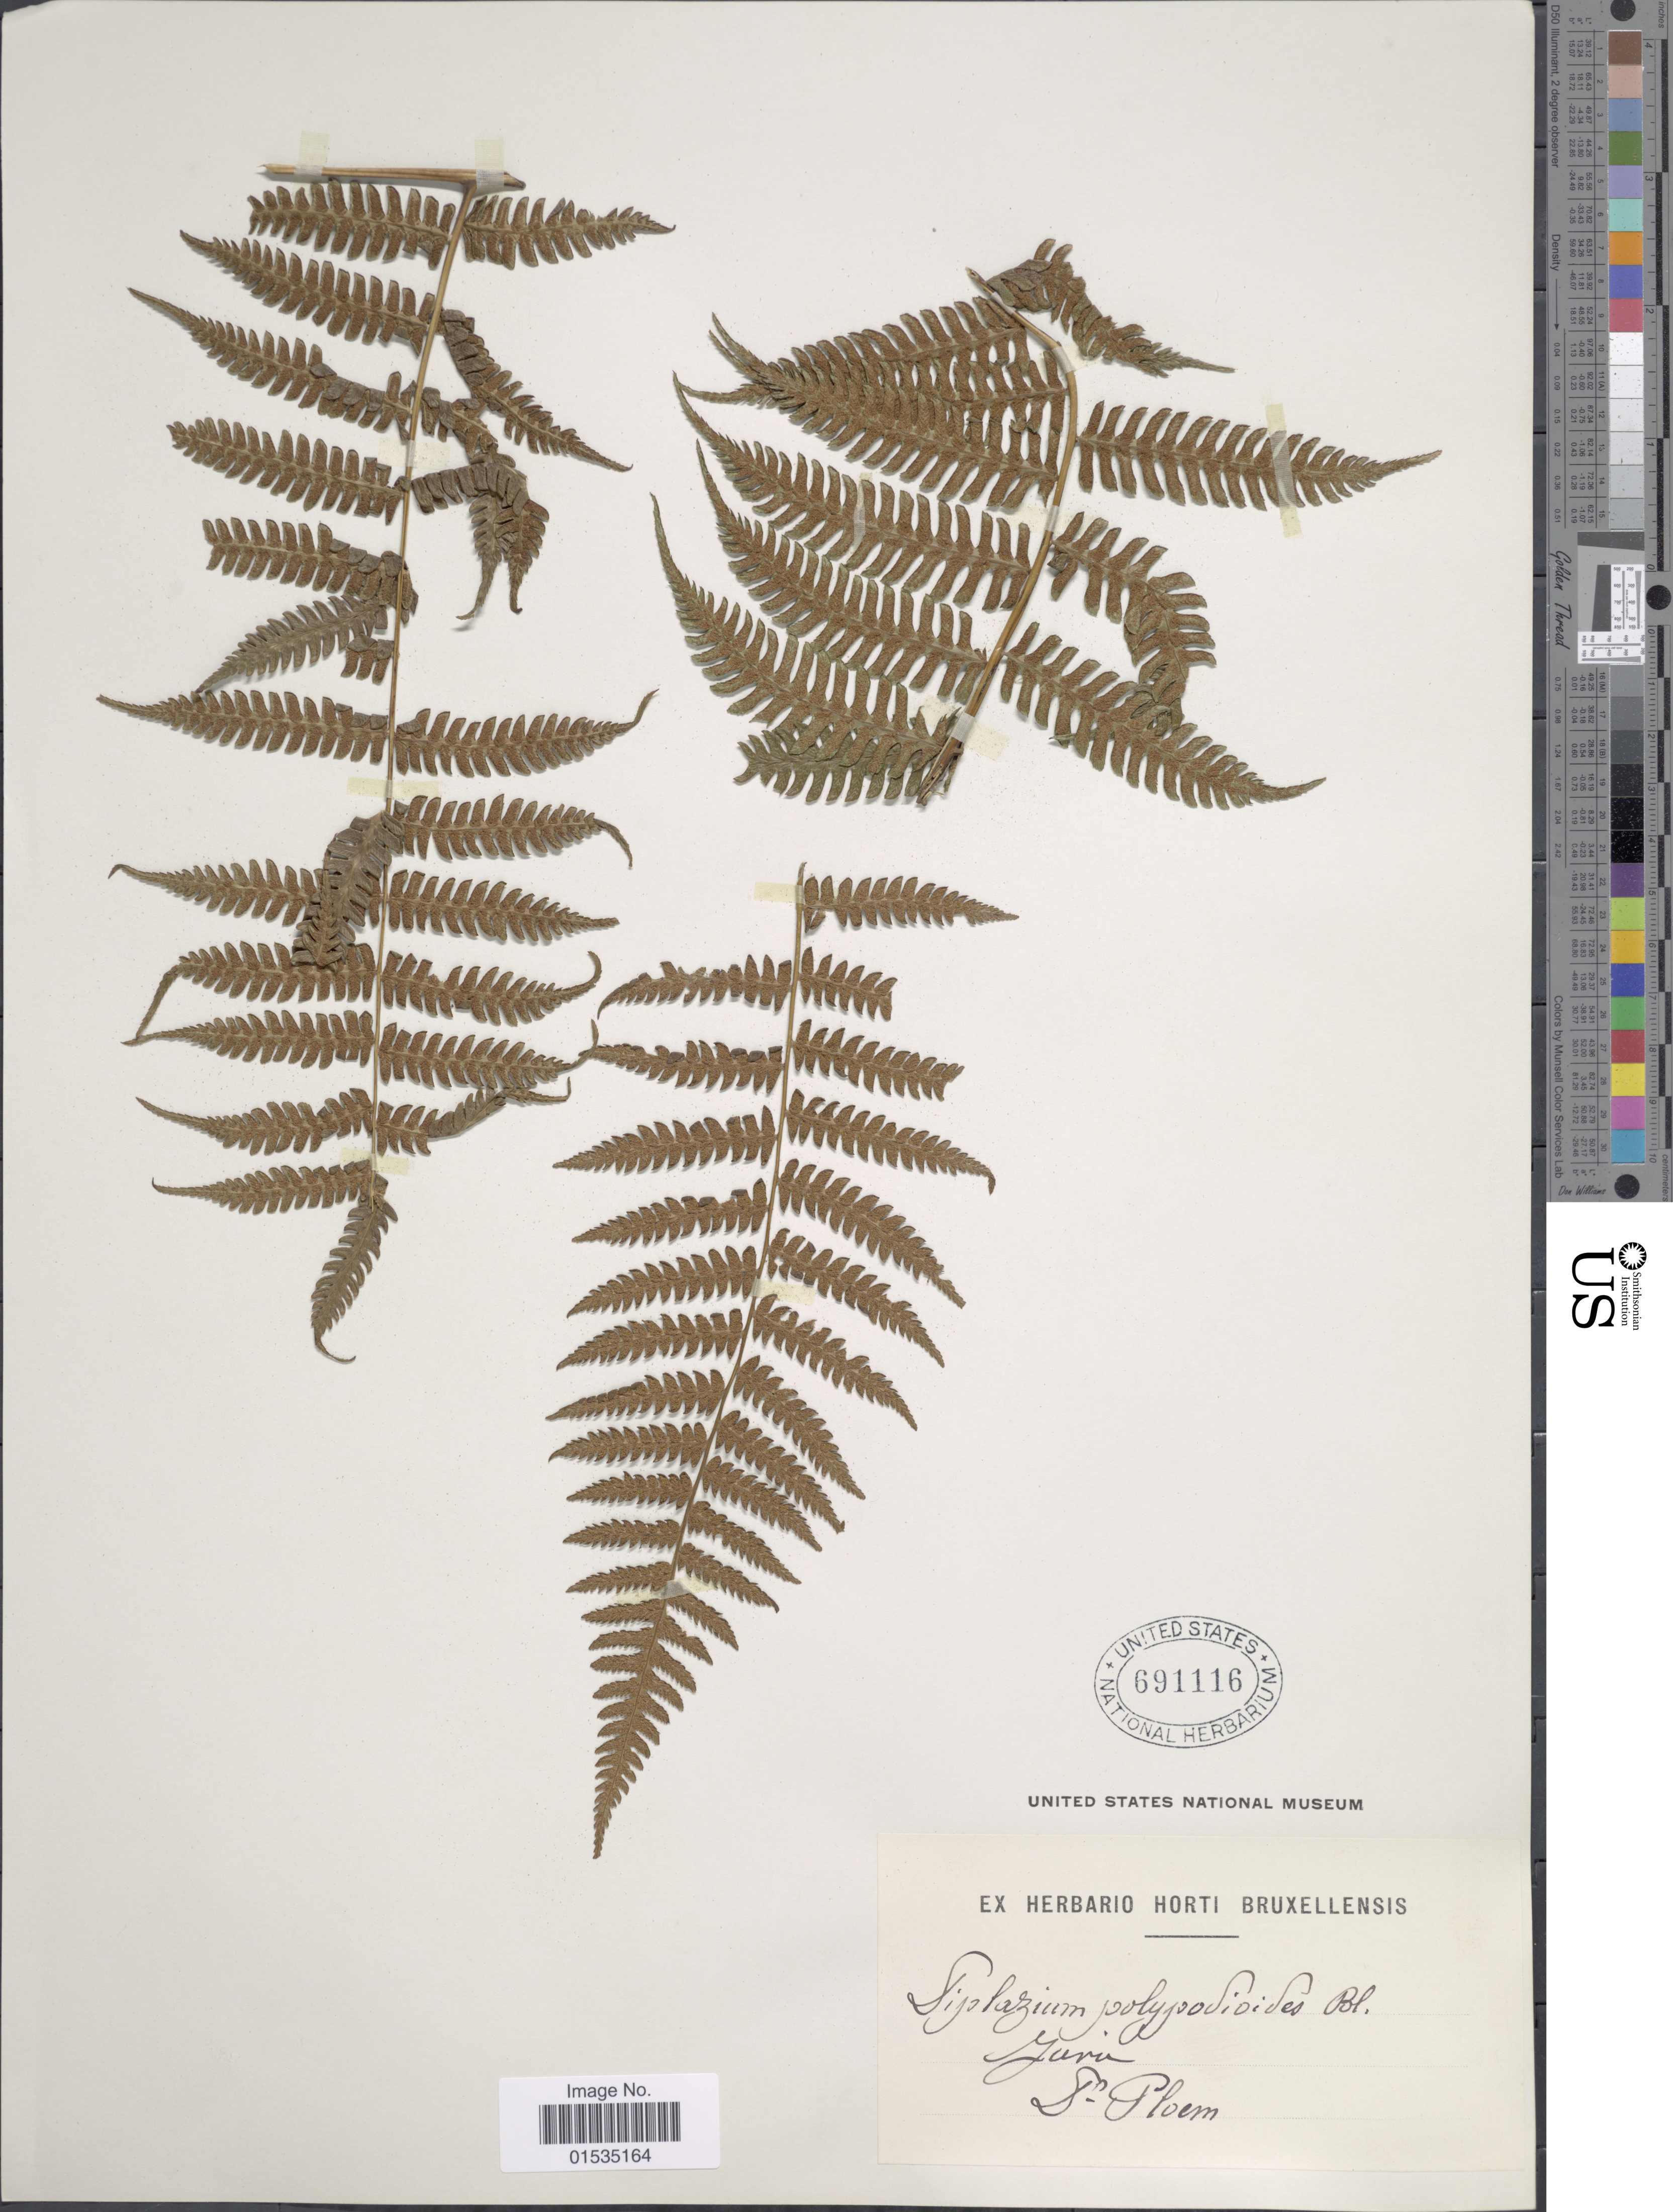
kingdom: Plantae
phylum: Tracheophyta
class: Polypodiopsida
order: Polypodiales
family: Athyriaceae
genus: Diplazium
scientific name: Diplazium polypodioides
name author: Blume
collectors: J. Ploem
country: Indonesia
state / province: Java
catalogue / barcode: US 691116